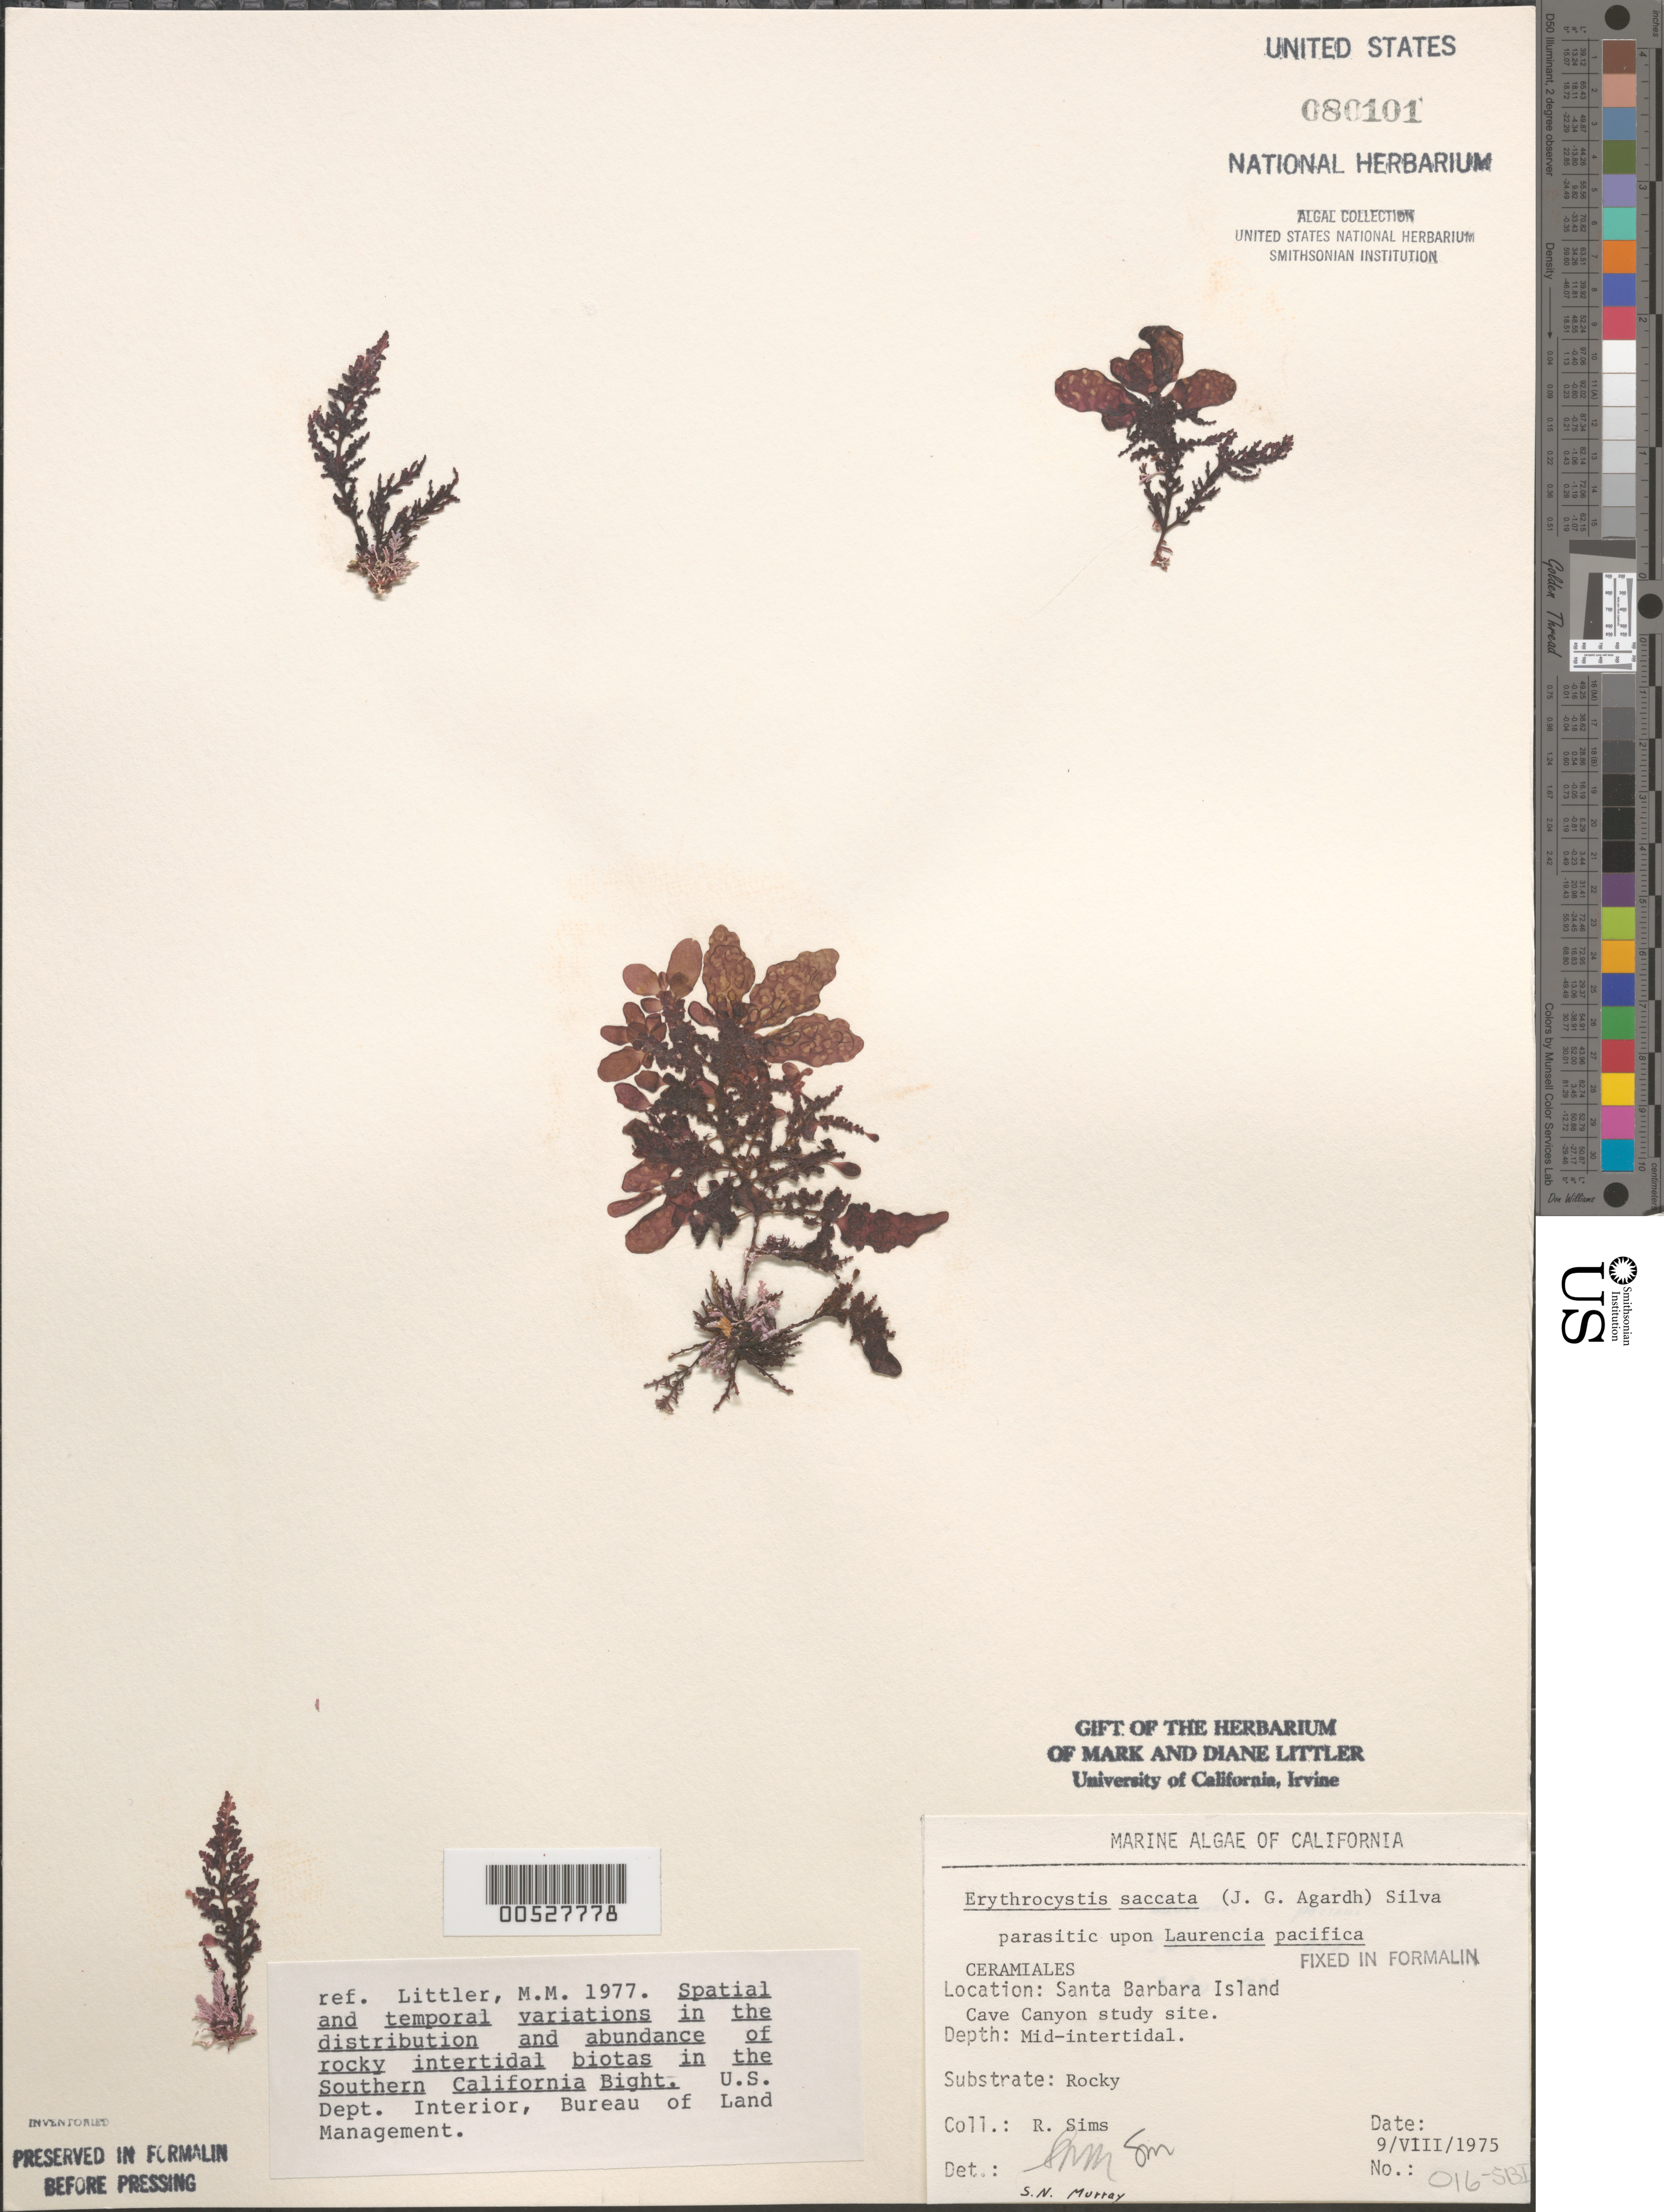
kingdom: Plantae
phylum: Rhodophyta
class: Florideophyceae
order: Ceramiales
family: Rhodomelaceae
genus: Erythrocystis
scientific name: Erythrocystis saccata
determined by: Murray, S. N.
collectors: R. H. Sims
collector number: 016-sbi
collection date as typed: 09 Aug 1975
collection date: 1975-08-09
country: United States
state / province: California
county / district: Santa Barbara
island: Santa Barbara Island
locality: Cave Canyon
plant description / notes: BLM-SOCALBIGHT Rocky Intertidal Survey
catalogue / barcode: US 80101